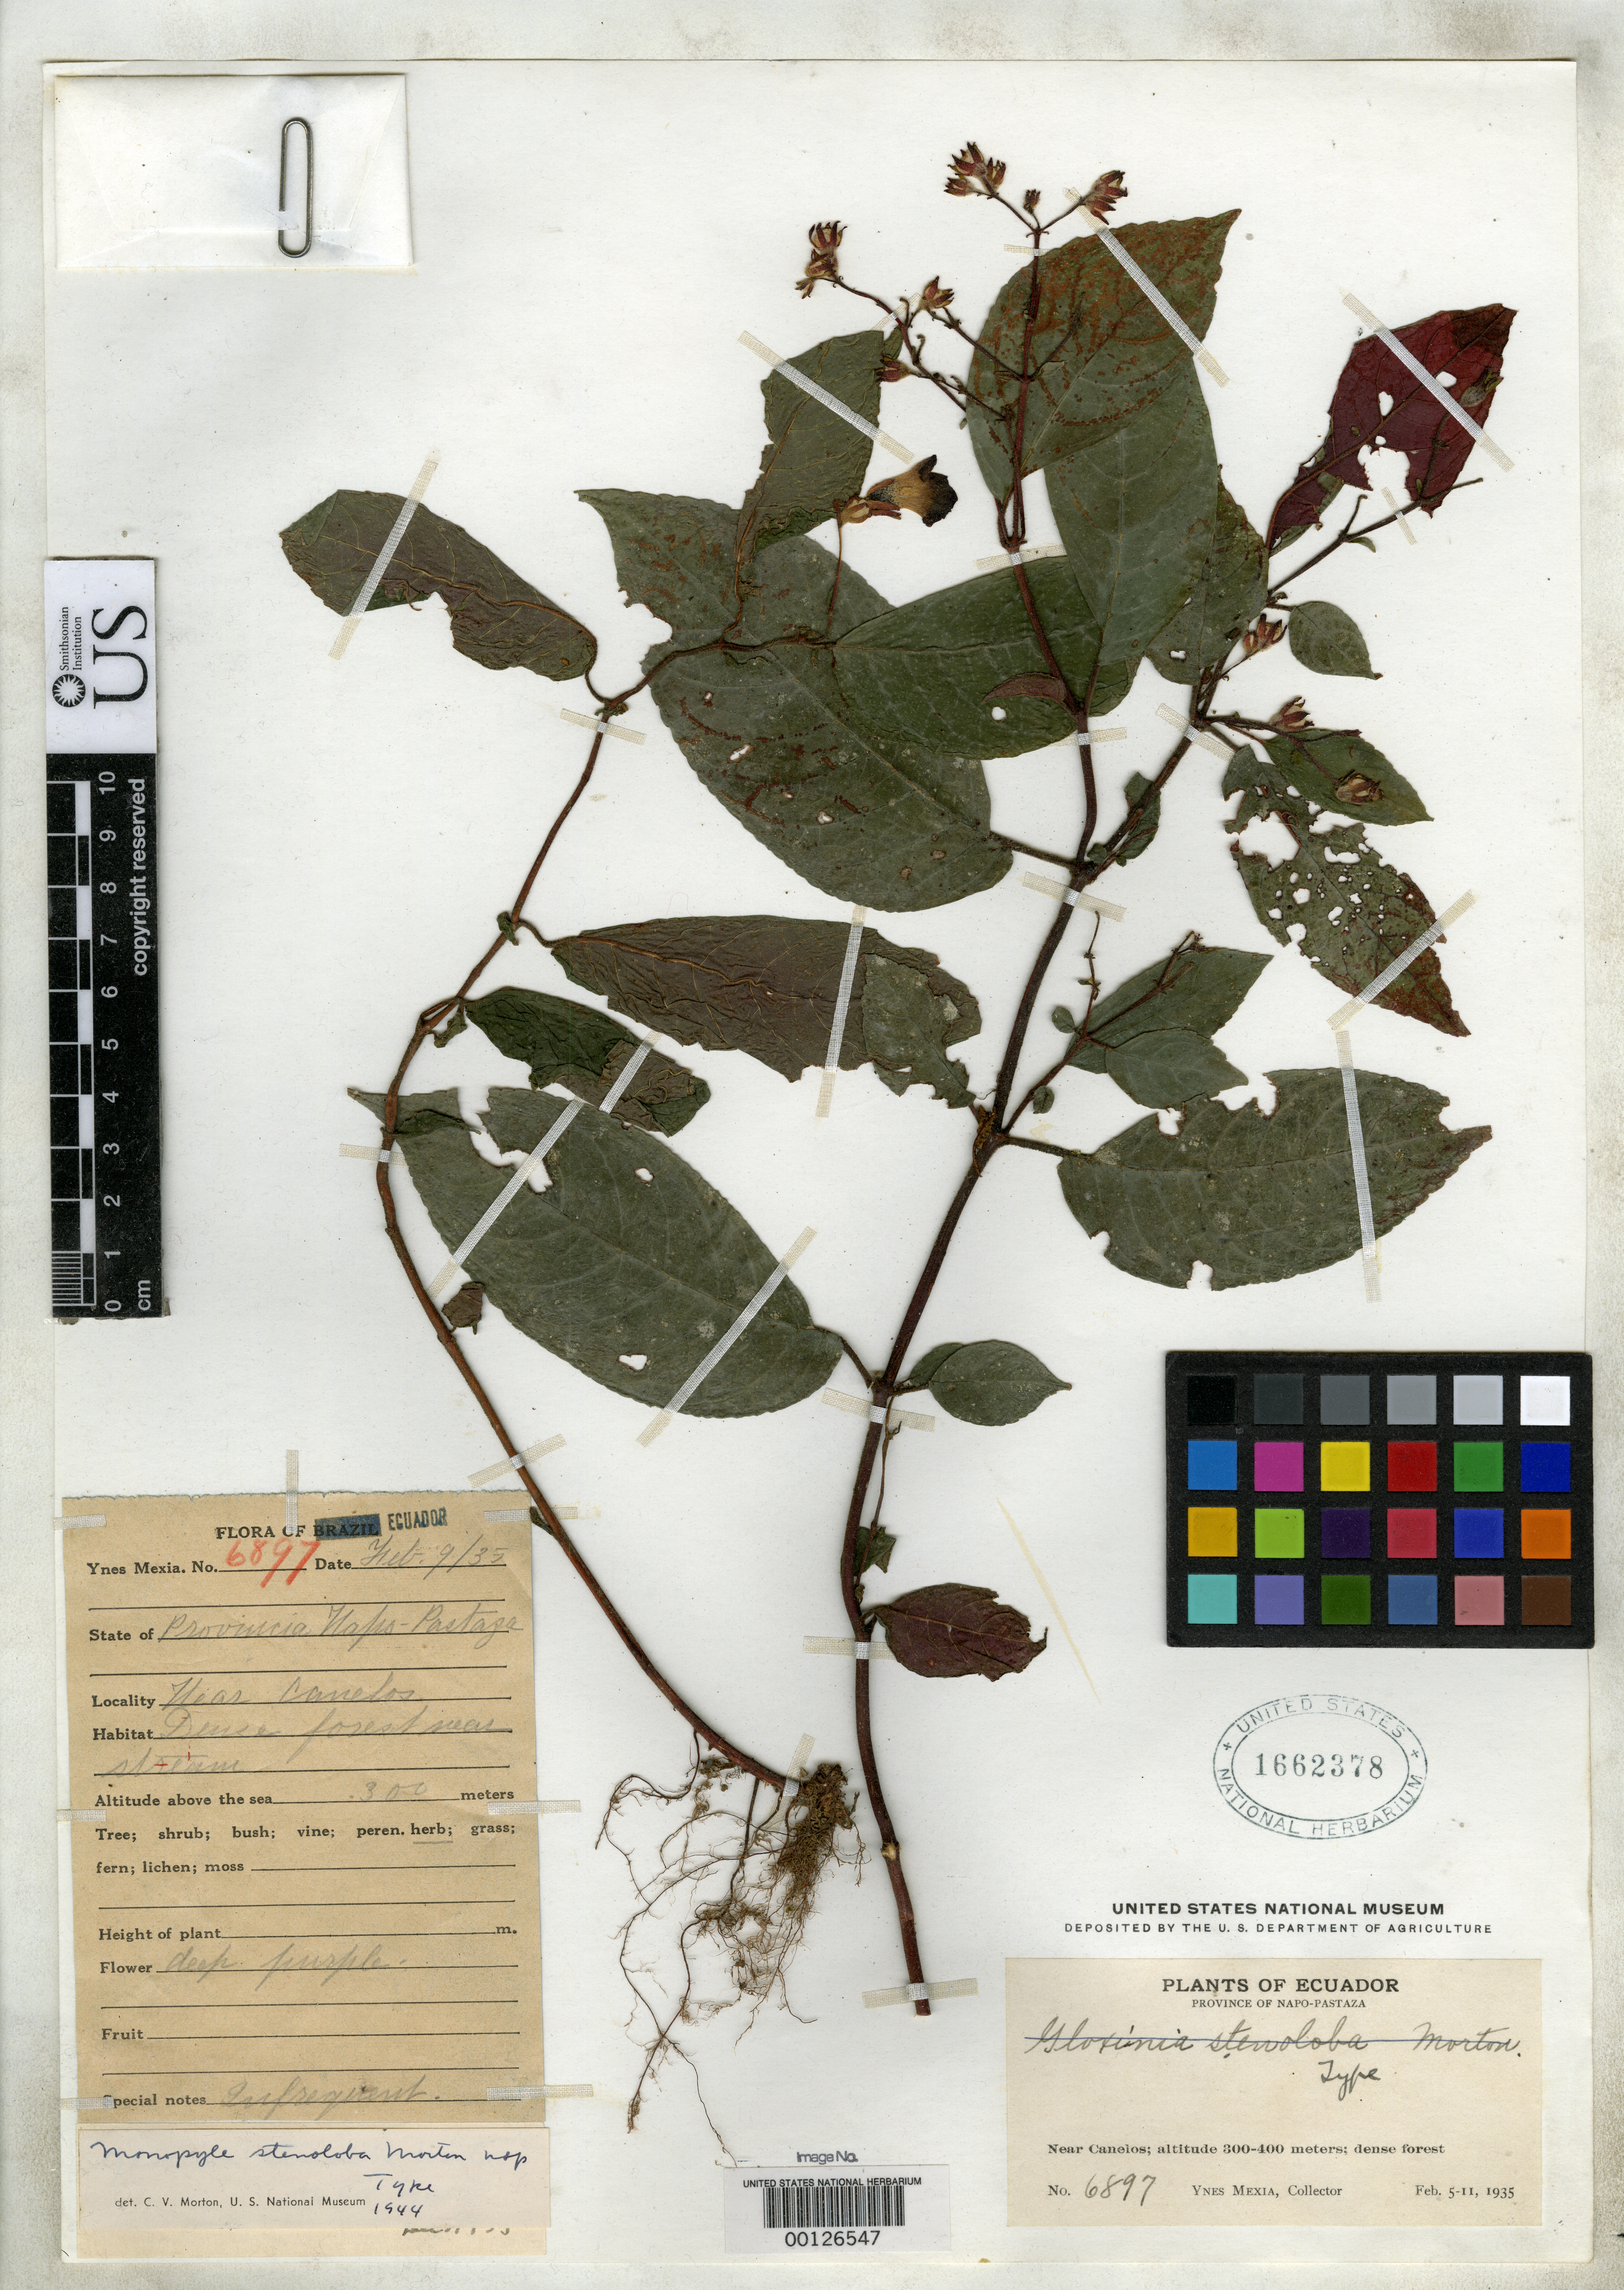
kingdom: Plantae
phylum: Tracheophyta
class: Magnoliopsida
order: Lamiales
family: Gesneriaceae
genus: Monopyle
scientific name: Monopyle stenoloba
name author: C.V. Morton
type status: Holotype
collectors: Y. Mexia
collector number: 6897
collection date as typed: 09 Feb 1935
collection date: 1935-02-09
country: Ecuador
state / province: Napo / Pastaza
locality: Near Canelos.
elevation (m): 300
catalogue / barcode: US 1662378